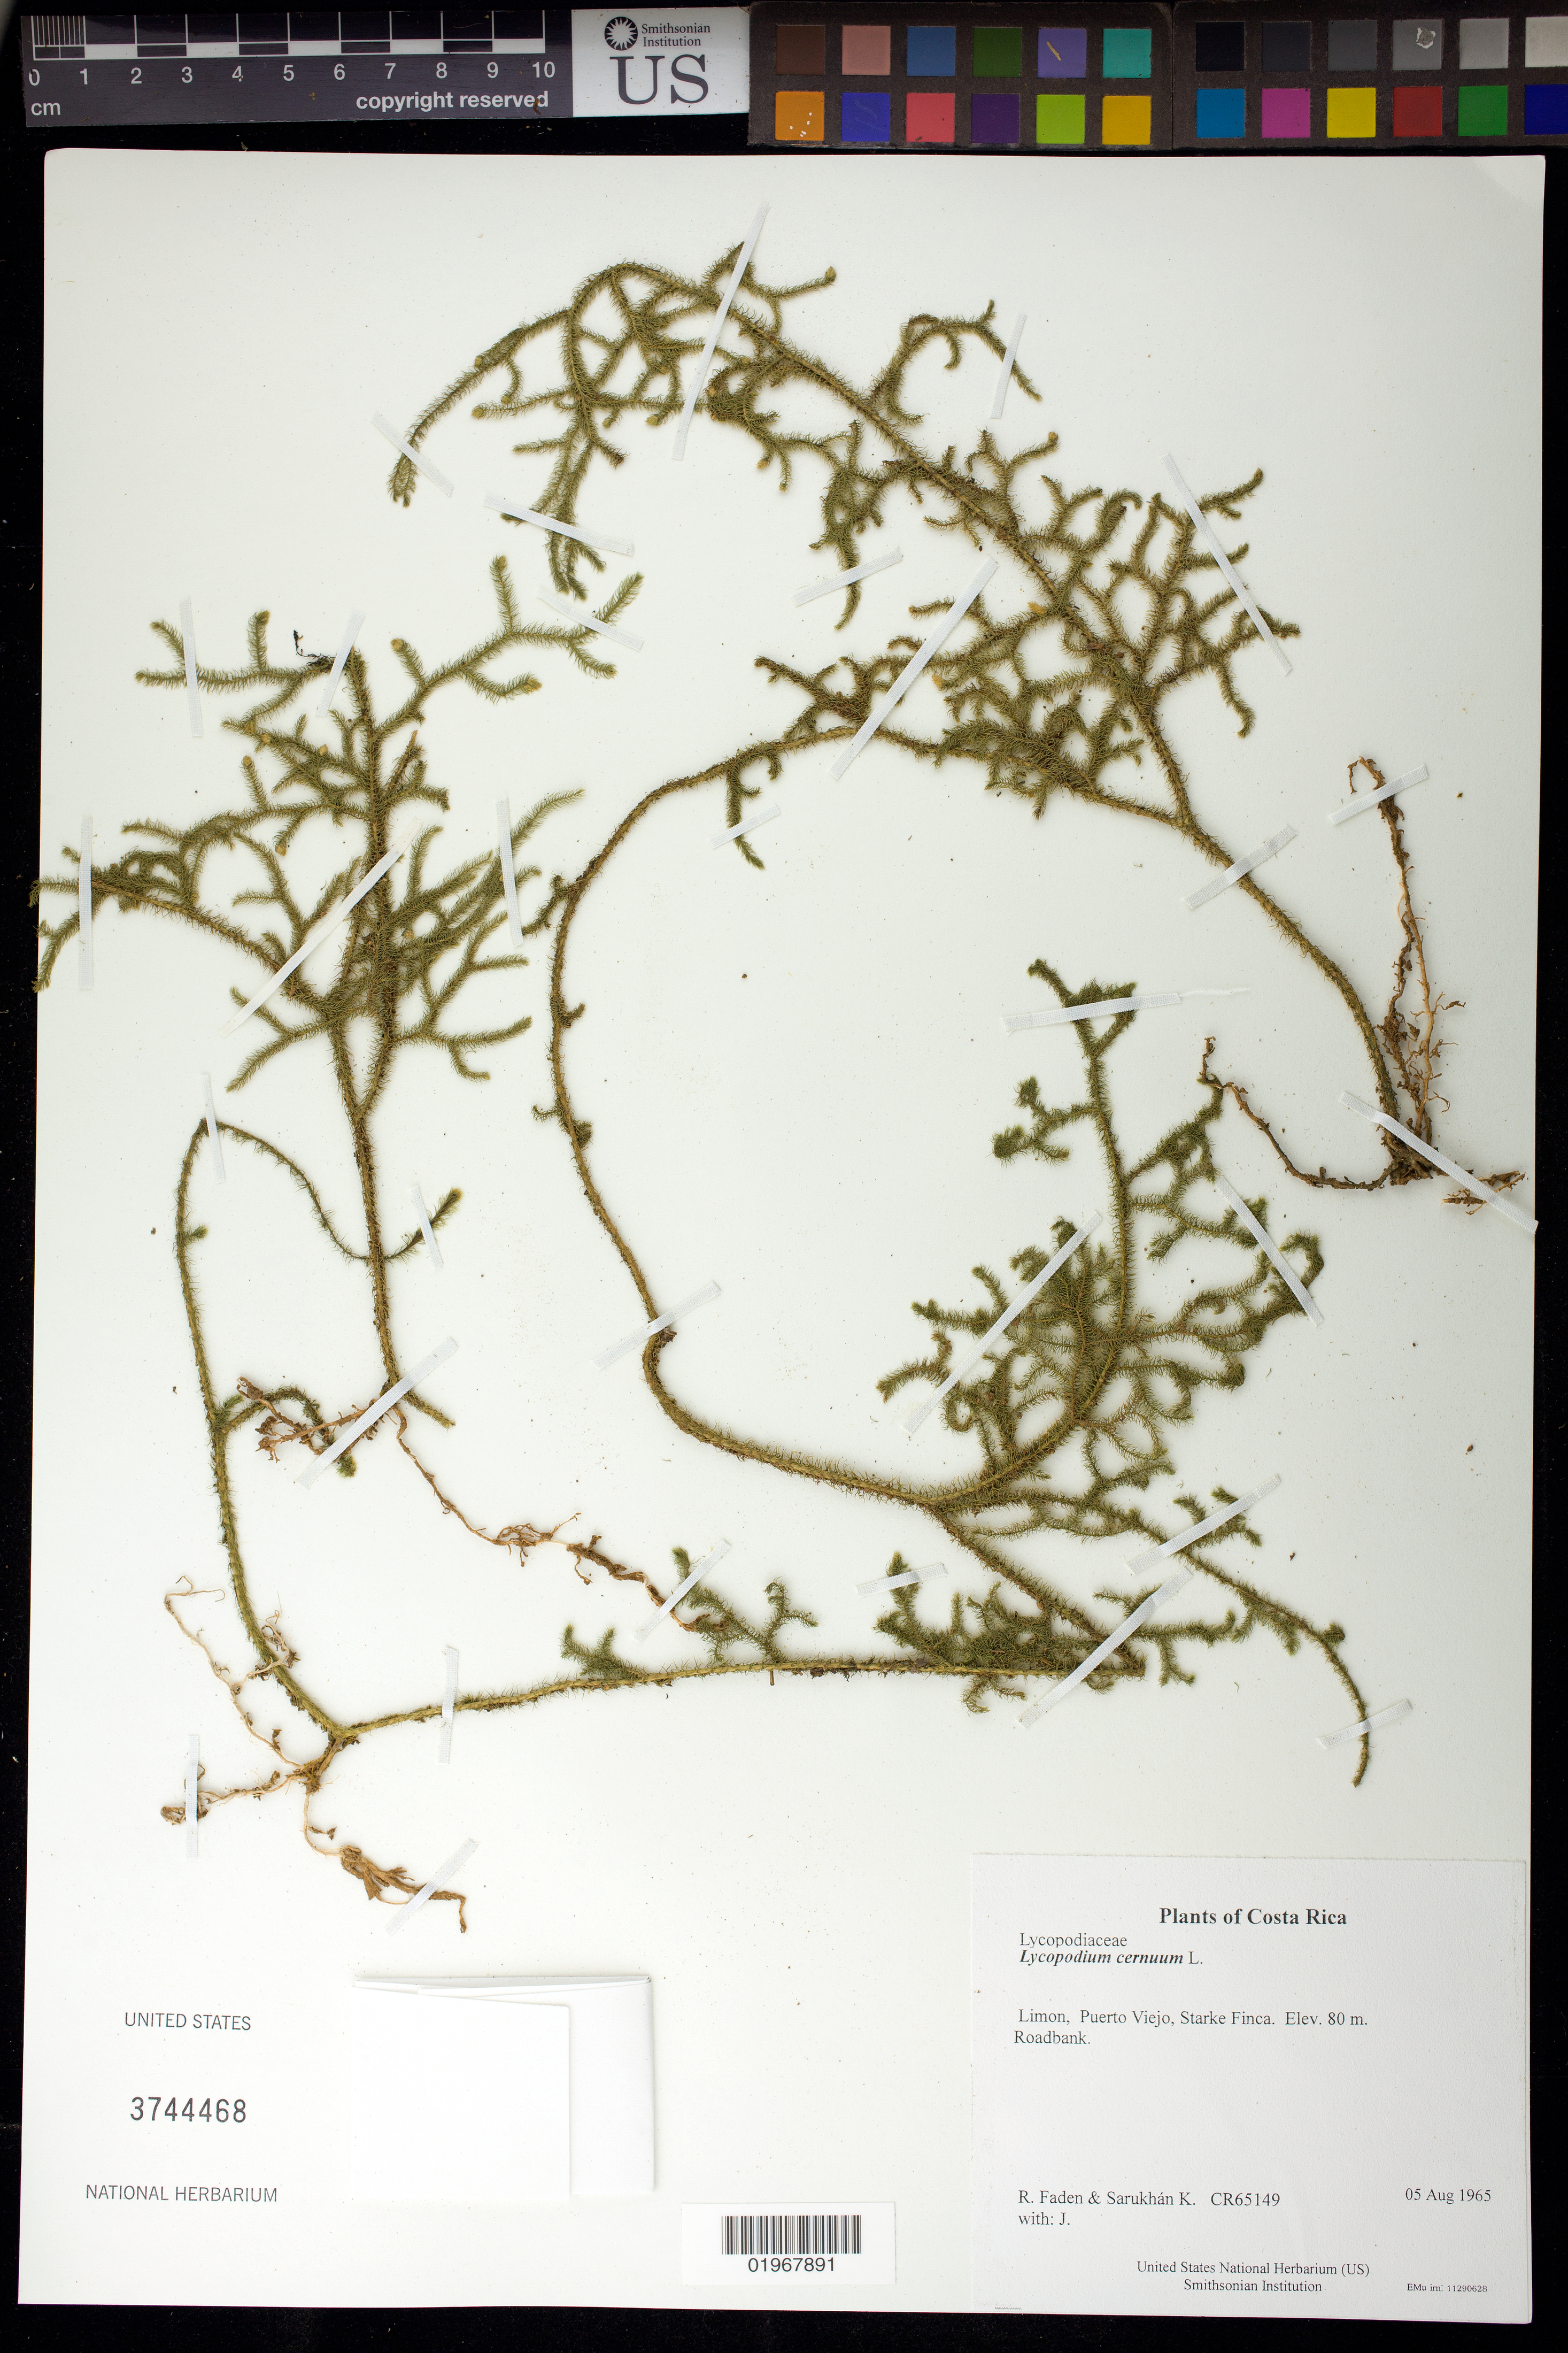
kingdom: Plantae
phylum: Tracheophyta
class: Lycopodiopsida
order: Lycopodiales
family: Lycopodiaceae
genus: Palhinhaea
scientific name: Palhinhaea cernua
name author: (L.) Vasc. & Franco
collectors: R. B. Faden & Sarukhán K., J.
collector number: CR65149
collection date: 1965-08-05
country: Costa Rica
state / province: Limon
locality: Puerto Viejo, Starke Finca.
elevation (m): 80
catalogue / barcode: US 3744468